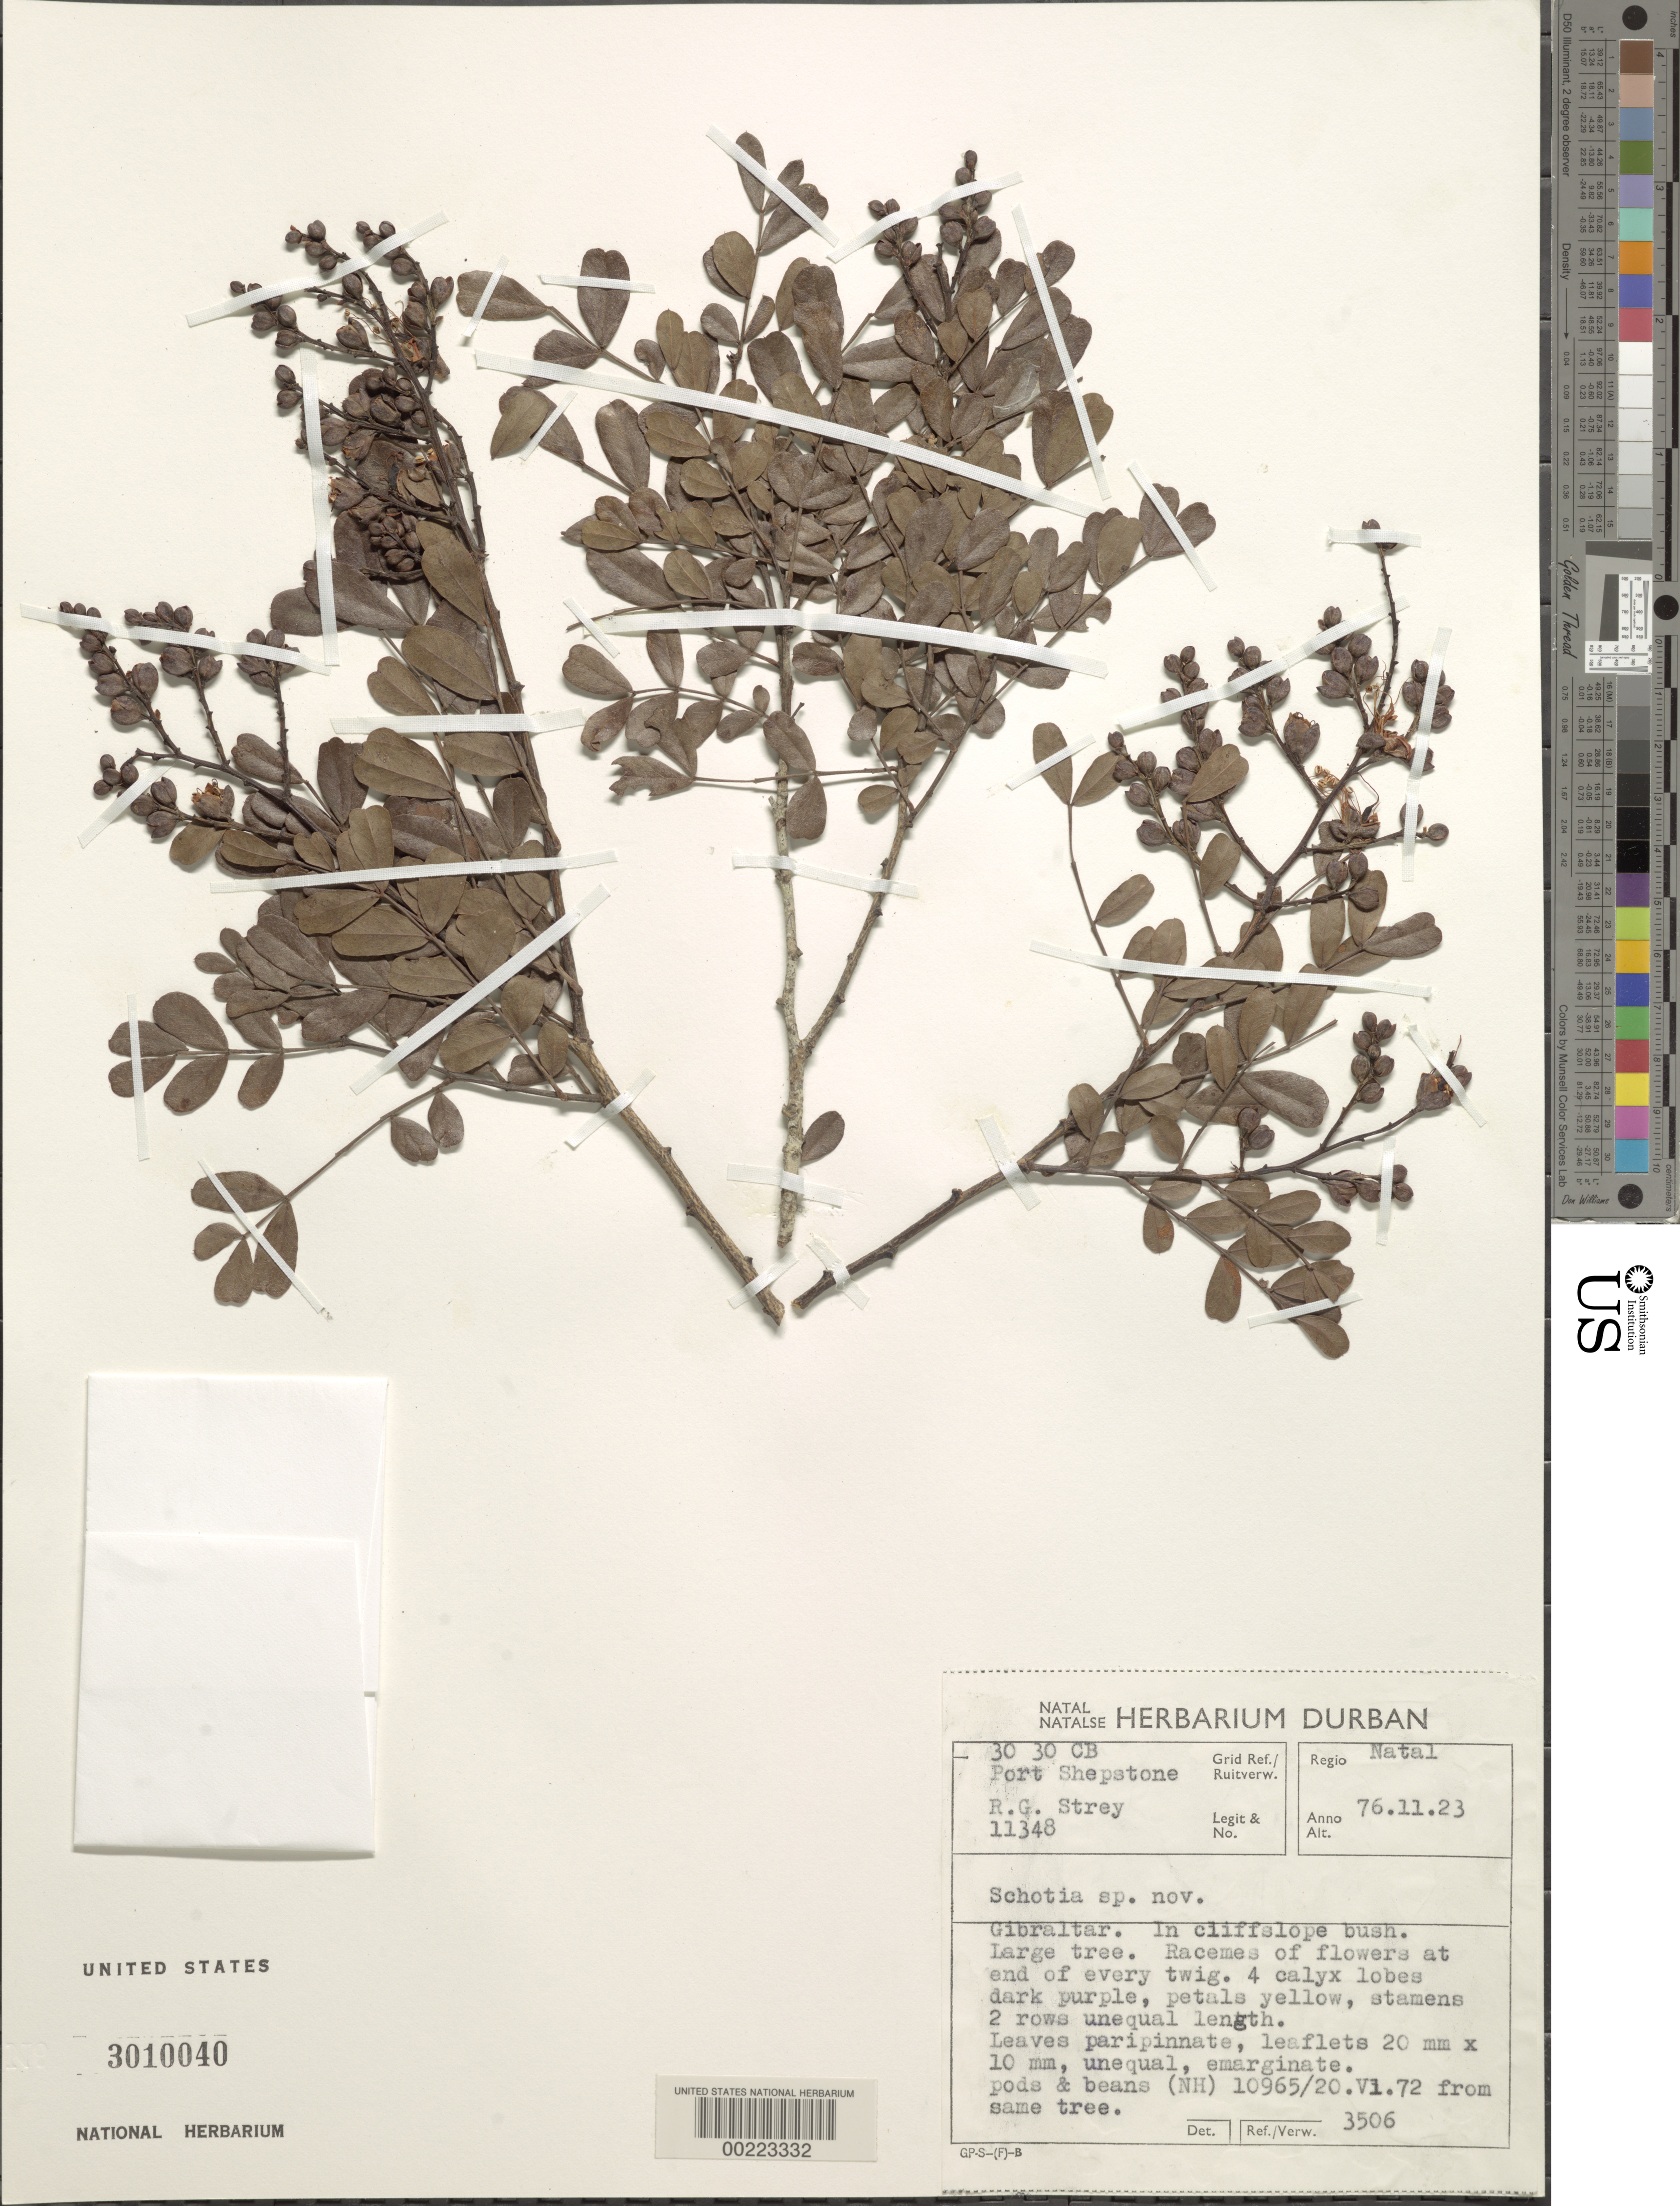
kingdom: Plantae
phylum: Tracheophyta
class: Magnoliopsida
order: Fabales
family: Fabaceae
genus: Schotia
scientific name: Schotia sp.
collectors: R. G. Strey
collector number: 11348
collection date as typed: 23 Nov 1976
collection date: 1976-11-23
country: South Africa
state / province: KwaZulu-Natal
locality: Gibraltar. Port Shepstone.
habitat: In cliff slope bush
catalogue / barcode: US 3010040